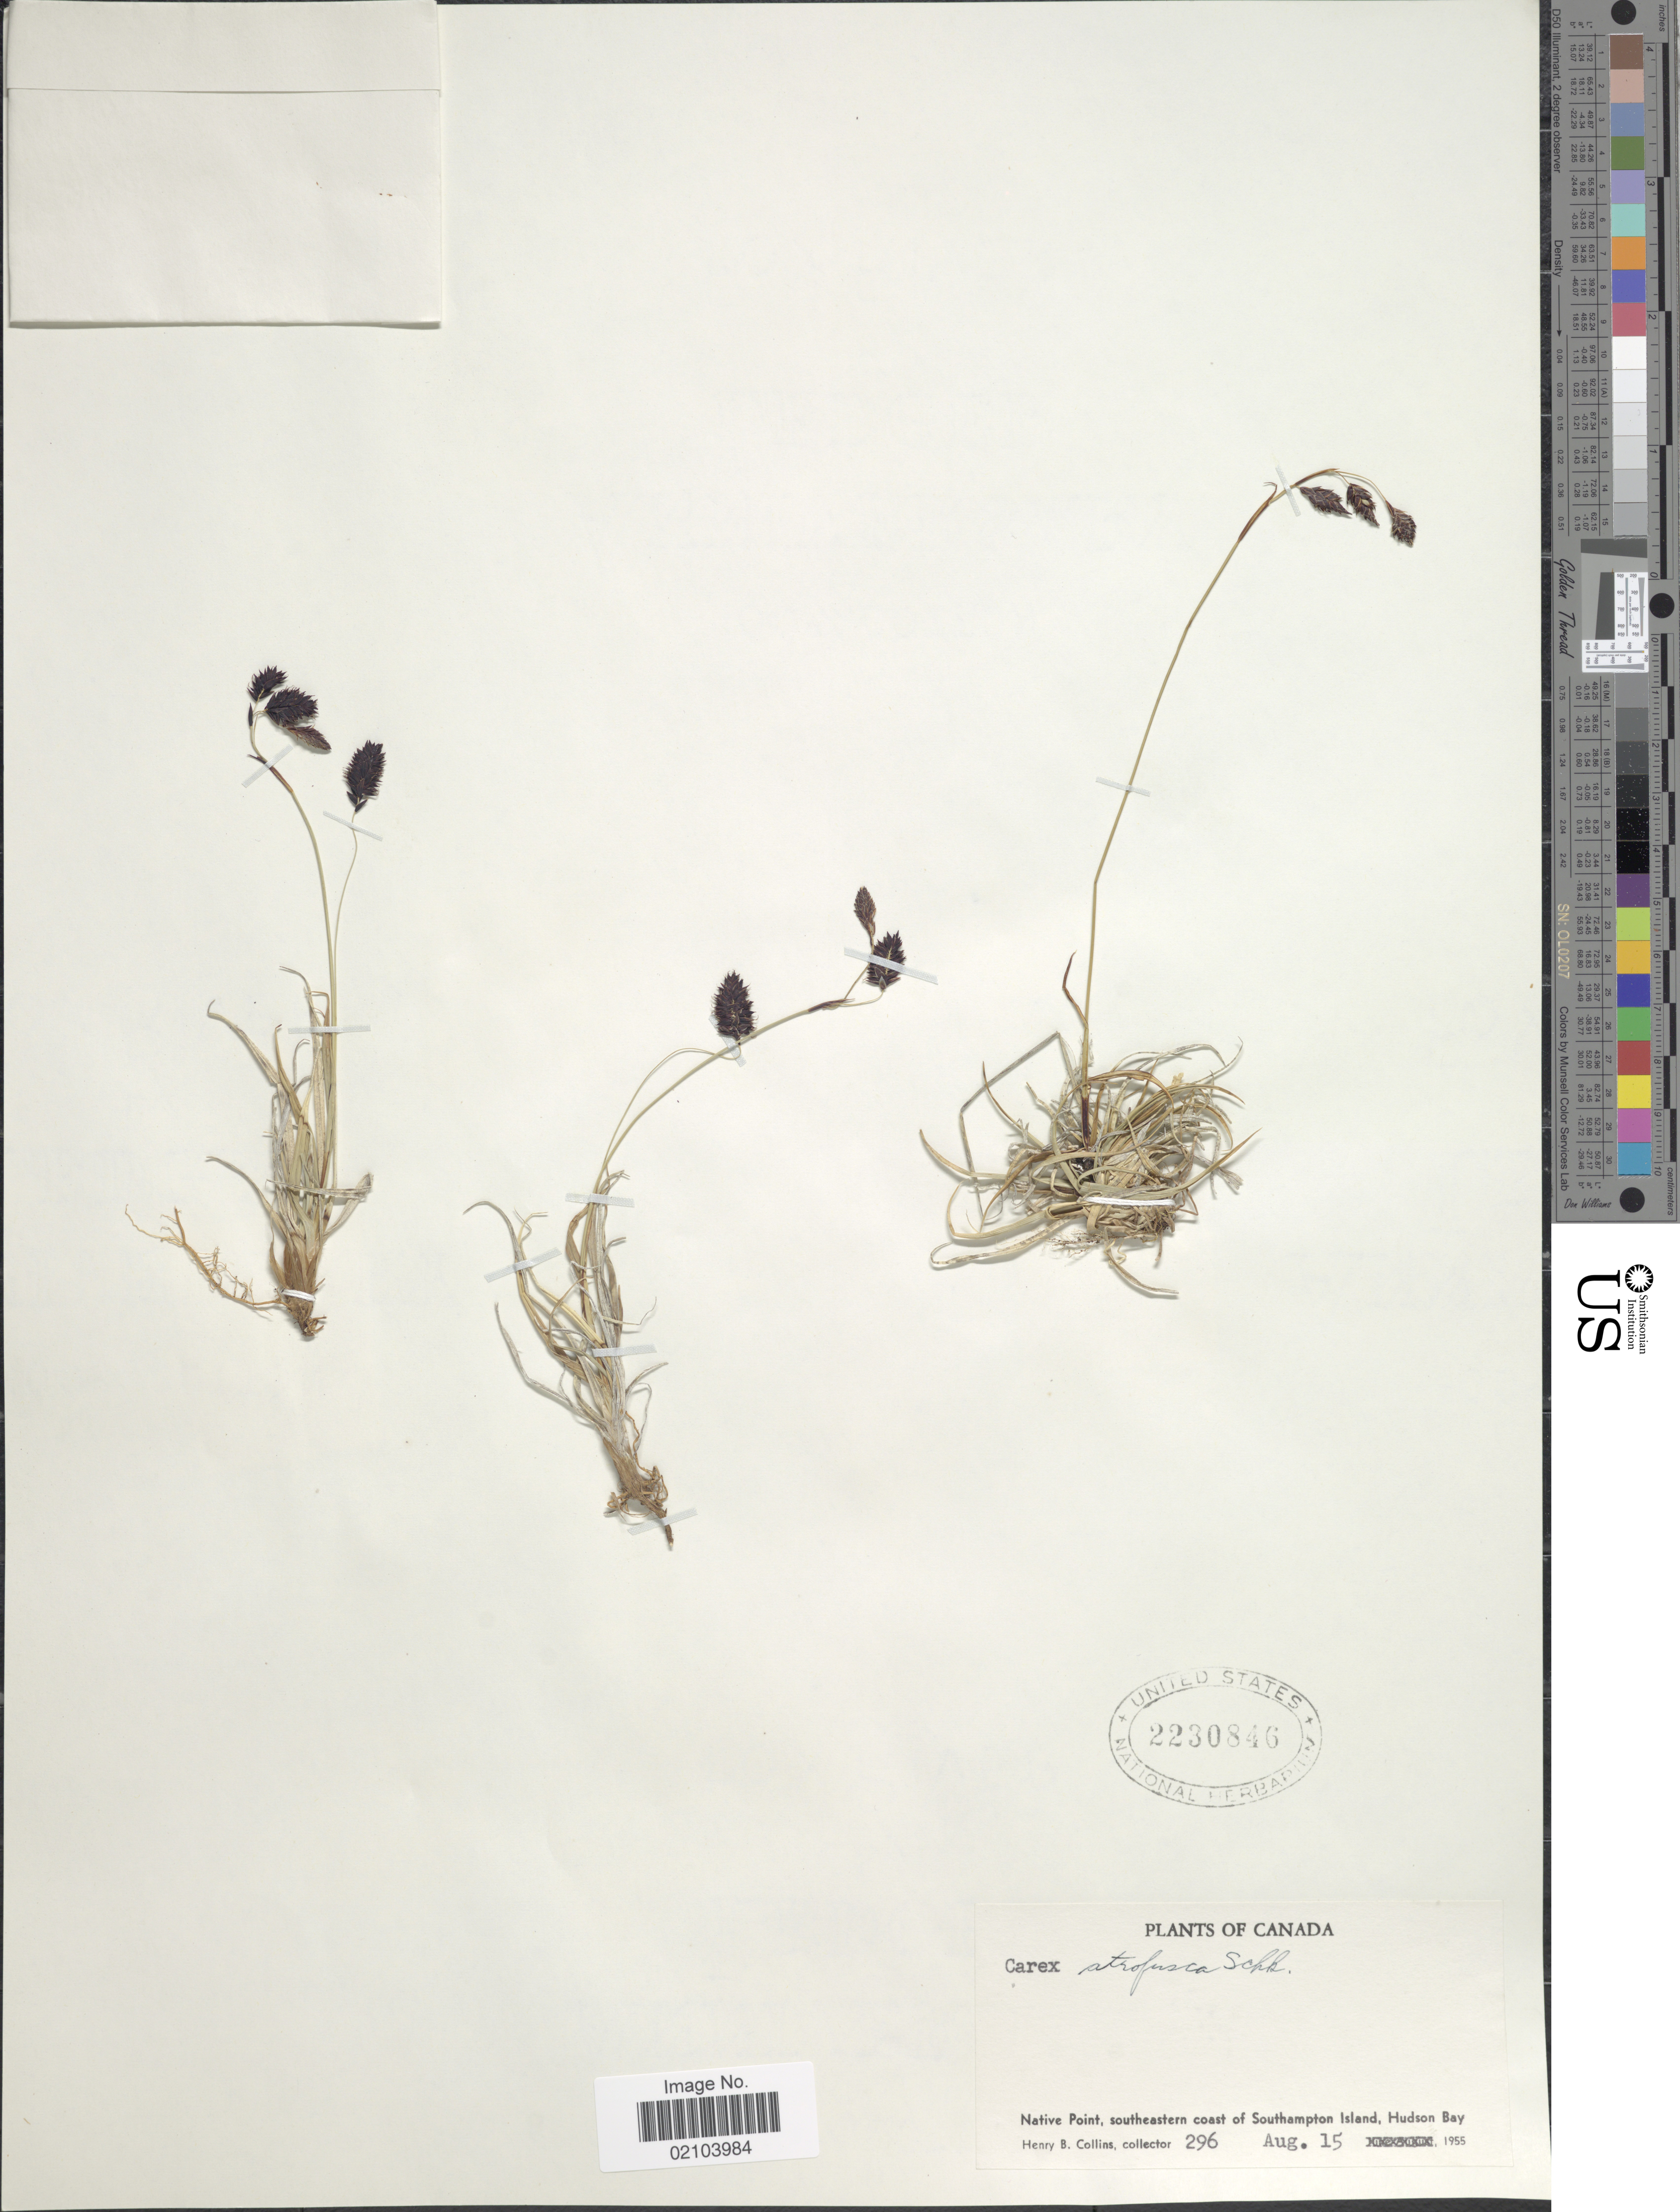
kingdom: Plantae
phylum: Tracheophyta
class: Liliopsida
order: Poales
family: Cyperaceae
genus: Carex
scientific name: Carex atrofusca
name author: Schkuhr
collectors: H. Collins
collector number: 296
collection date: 1955-08-15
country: Canada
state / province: Nunavut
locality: Native Point, southeastern coast of Southampton Island, Hudson Bay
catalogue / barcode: US 2230846